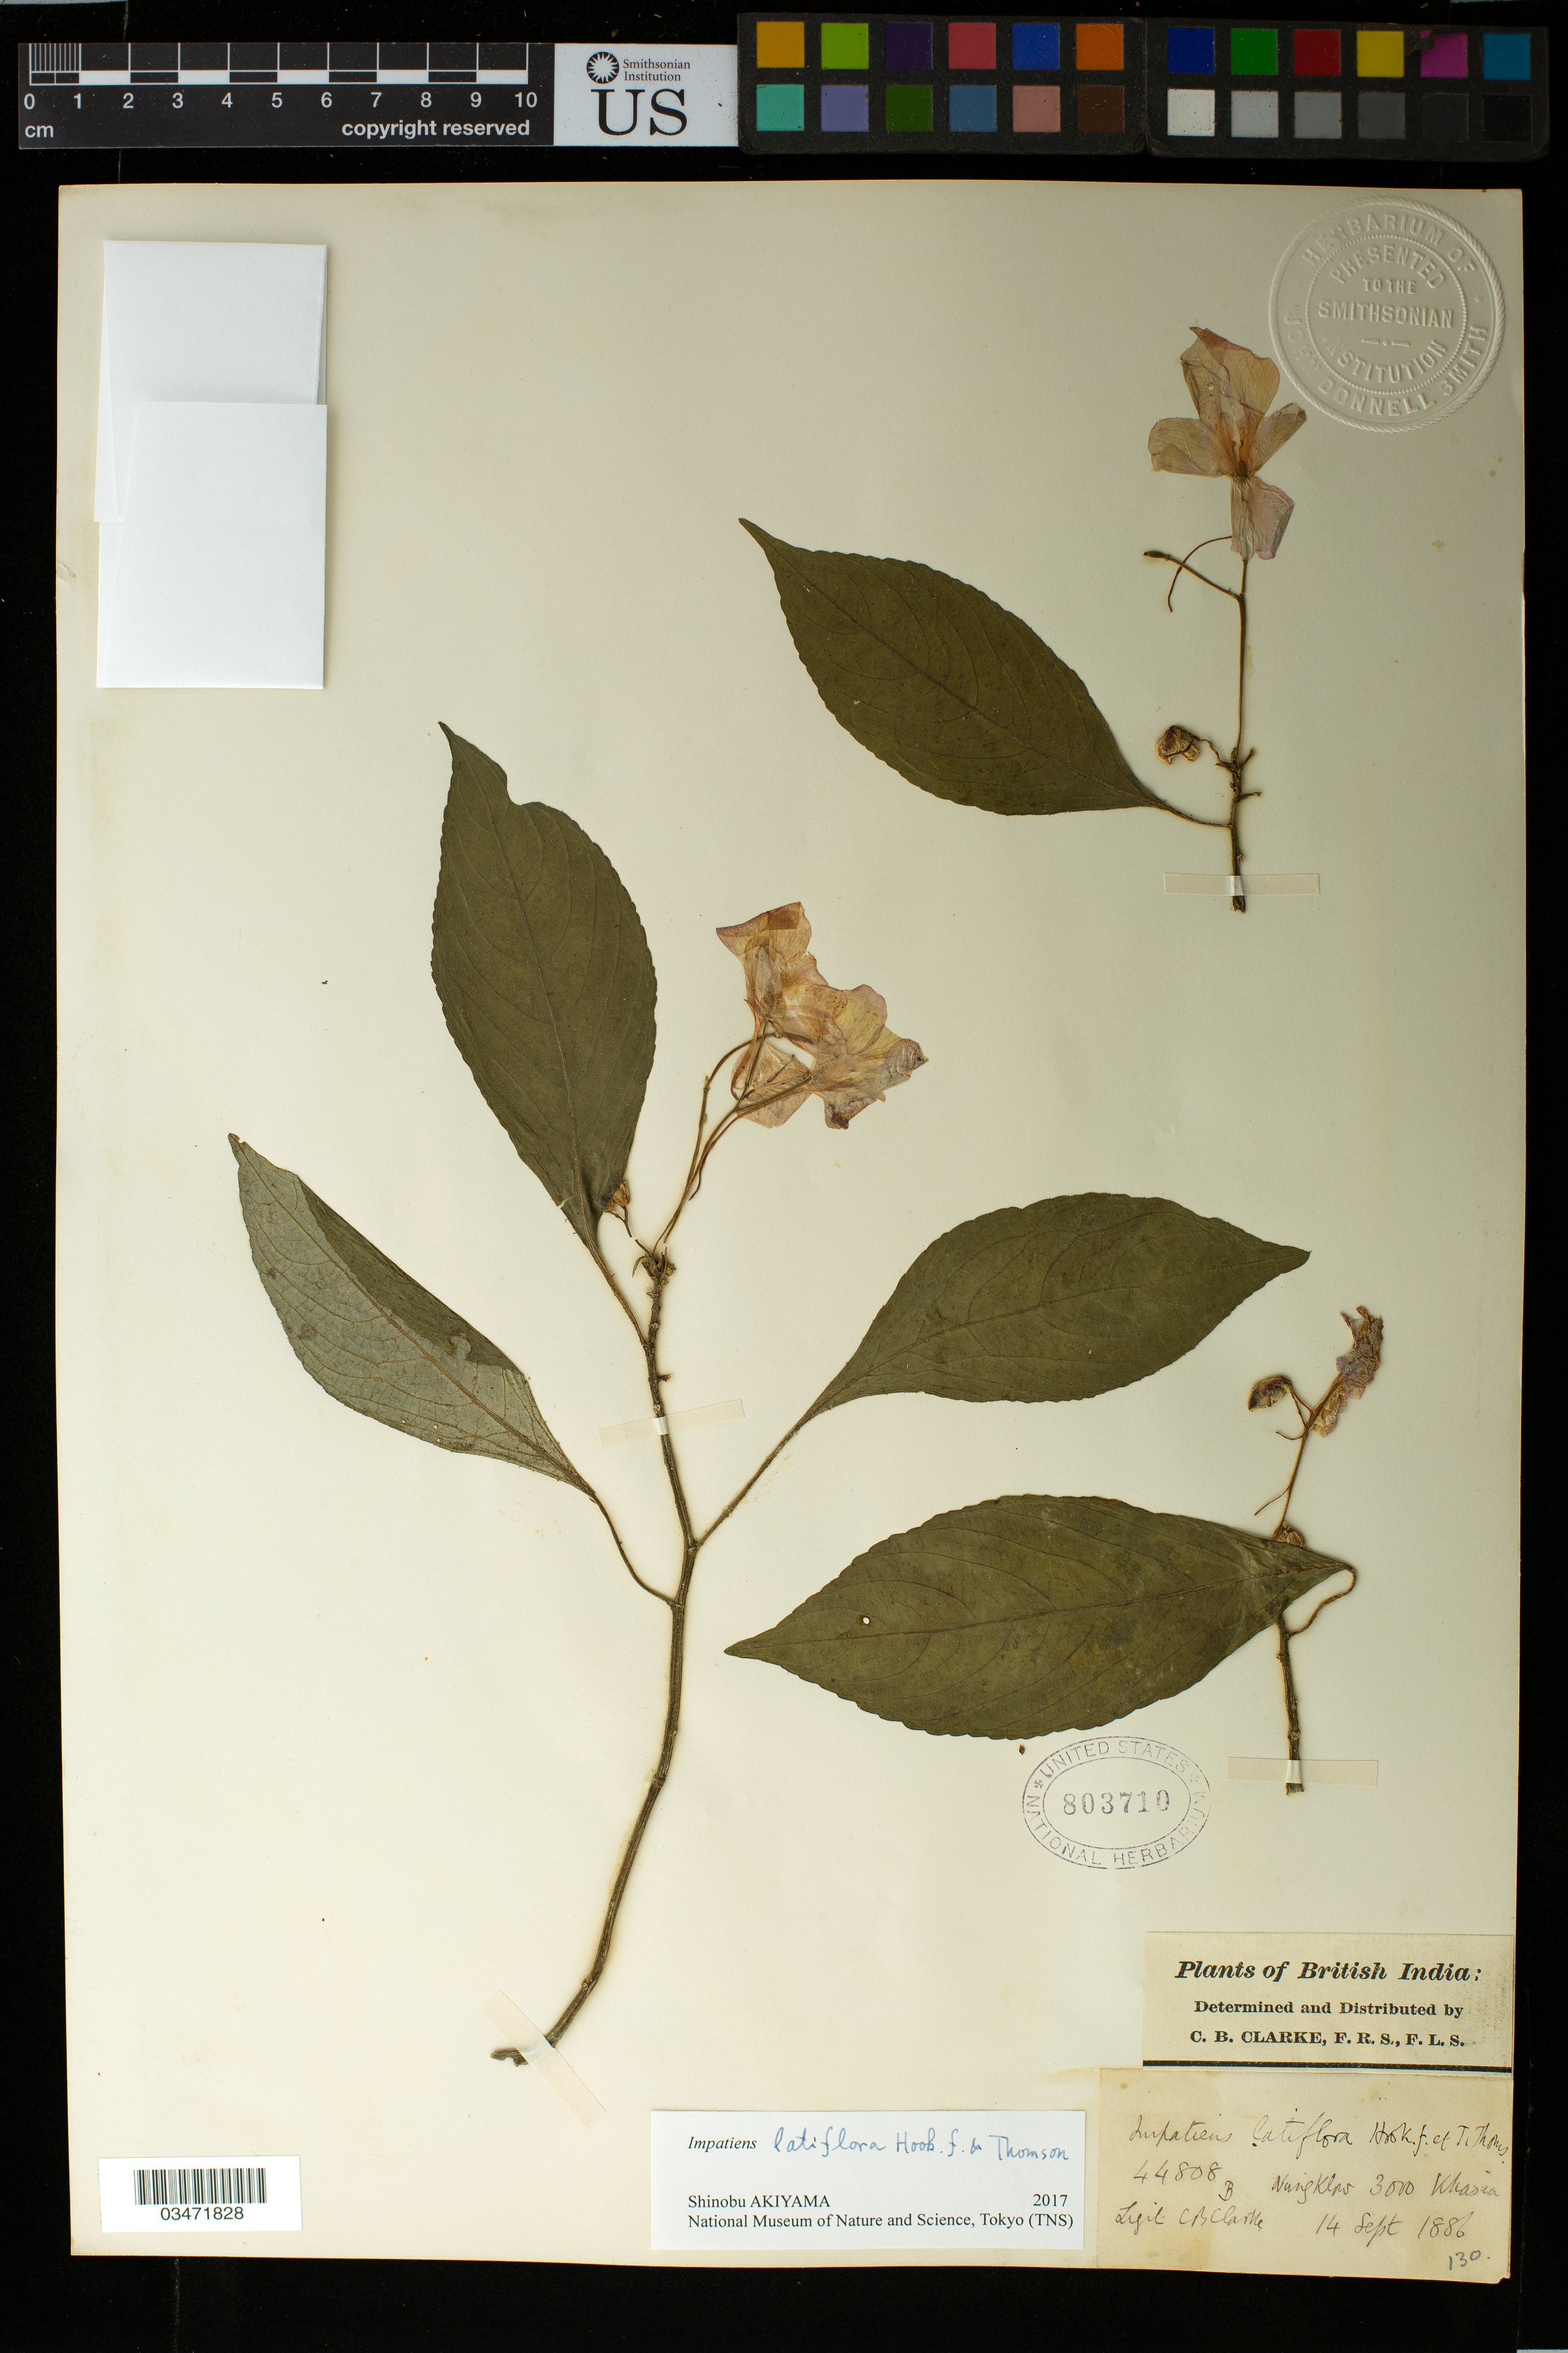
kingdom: Plantae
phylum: Tracheophyta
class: Magnoliopsida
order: Ericales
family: Balsaminaceae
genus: Impatiens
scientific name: Impatiens latiflora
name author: Hook. f. & Thomson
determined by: Akiyama, Shinobu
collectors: C. B. Clarke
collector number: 44808B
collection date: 1886-09-14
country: India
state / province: Meghalaya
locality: Nanjklas [?], Khasia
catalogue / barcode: US 803710